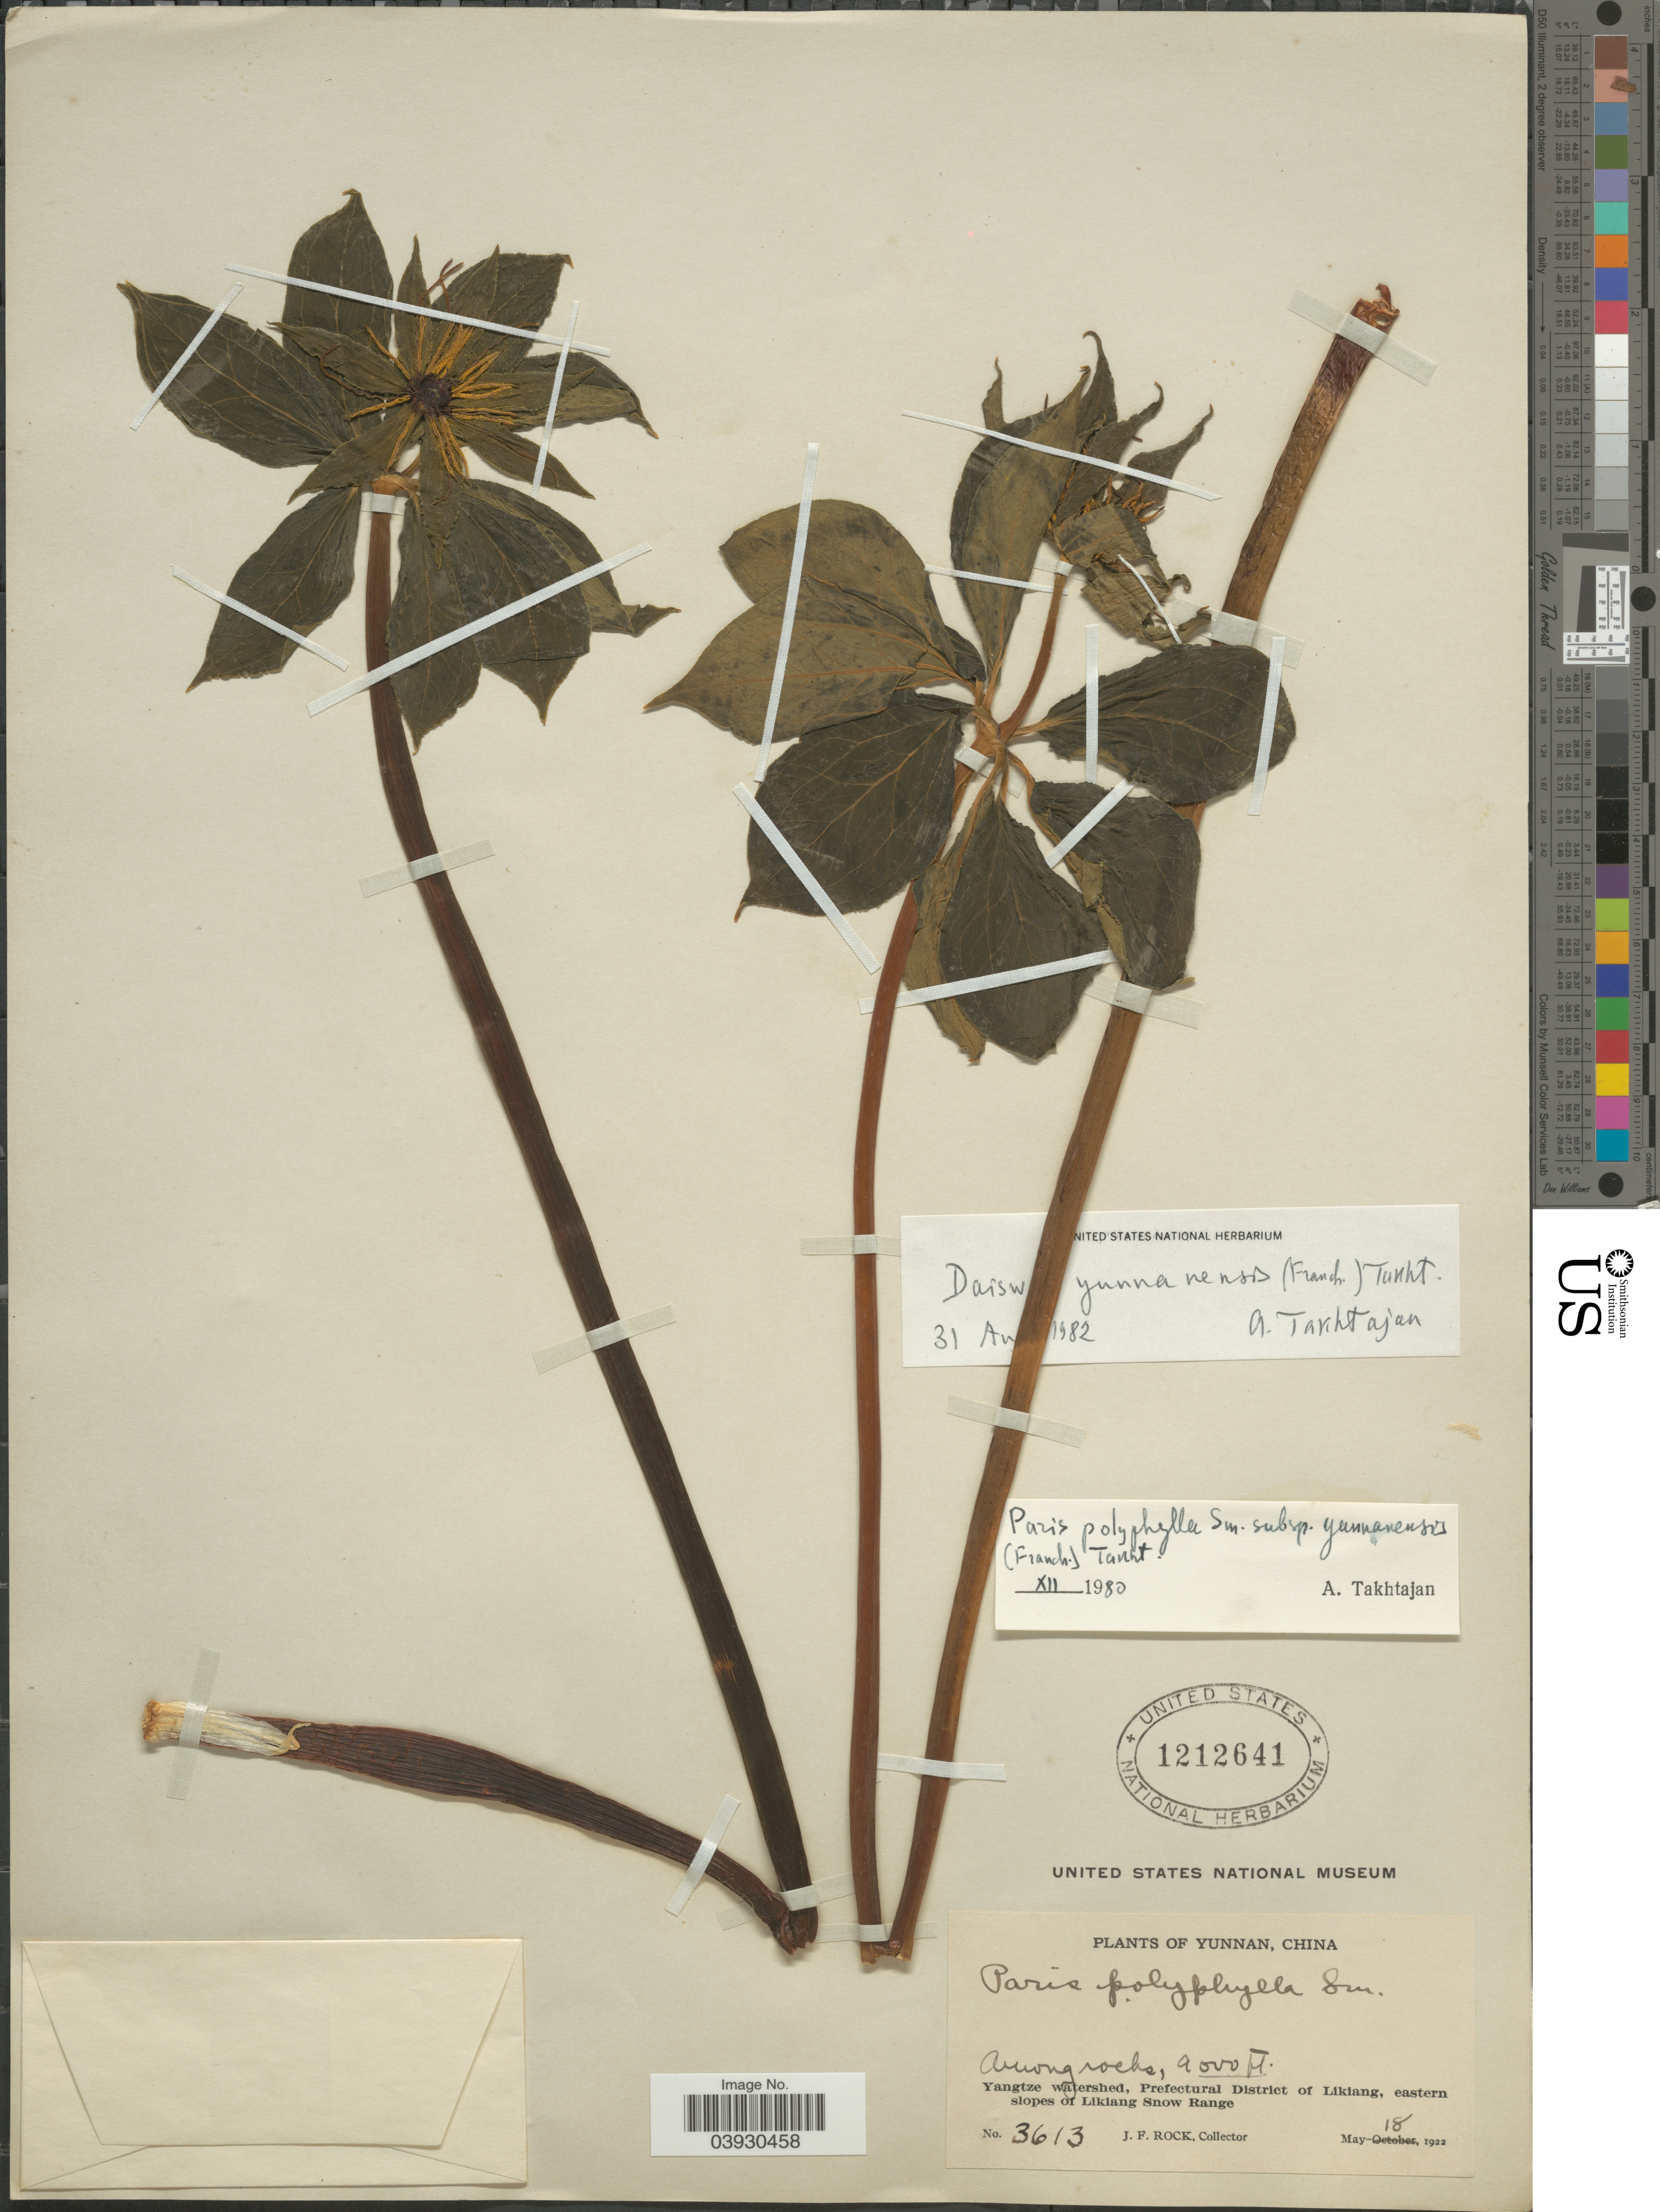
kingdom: Plantae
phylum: Tracheophyta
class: Liliopsida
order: Liliales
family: Melanthiaceae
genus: Paris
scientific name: Paris polyphylla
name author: Sm.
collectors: J. Rock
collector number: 3613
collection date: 1922-05-18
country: China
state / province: Yunnan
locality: Yangtze watershed, Prefectural District of Likiang, eastern slopes of Likiang Snow Range.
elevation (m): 2743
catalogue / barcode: US 1212641